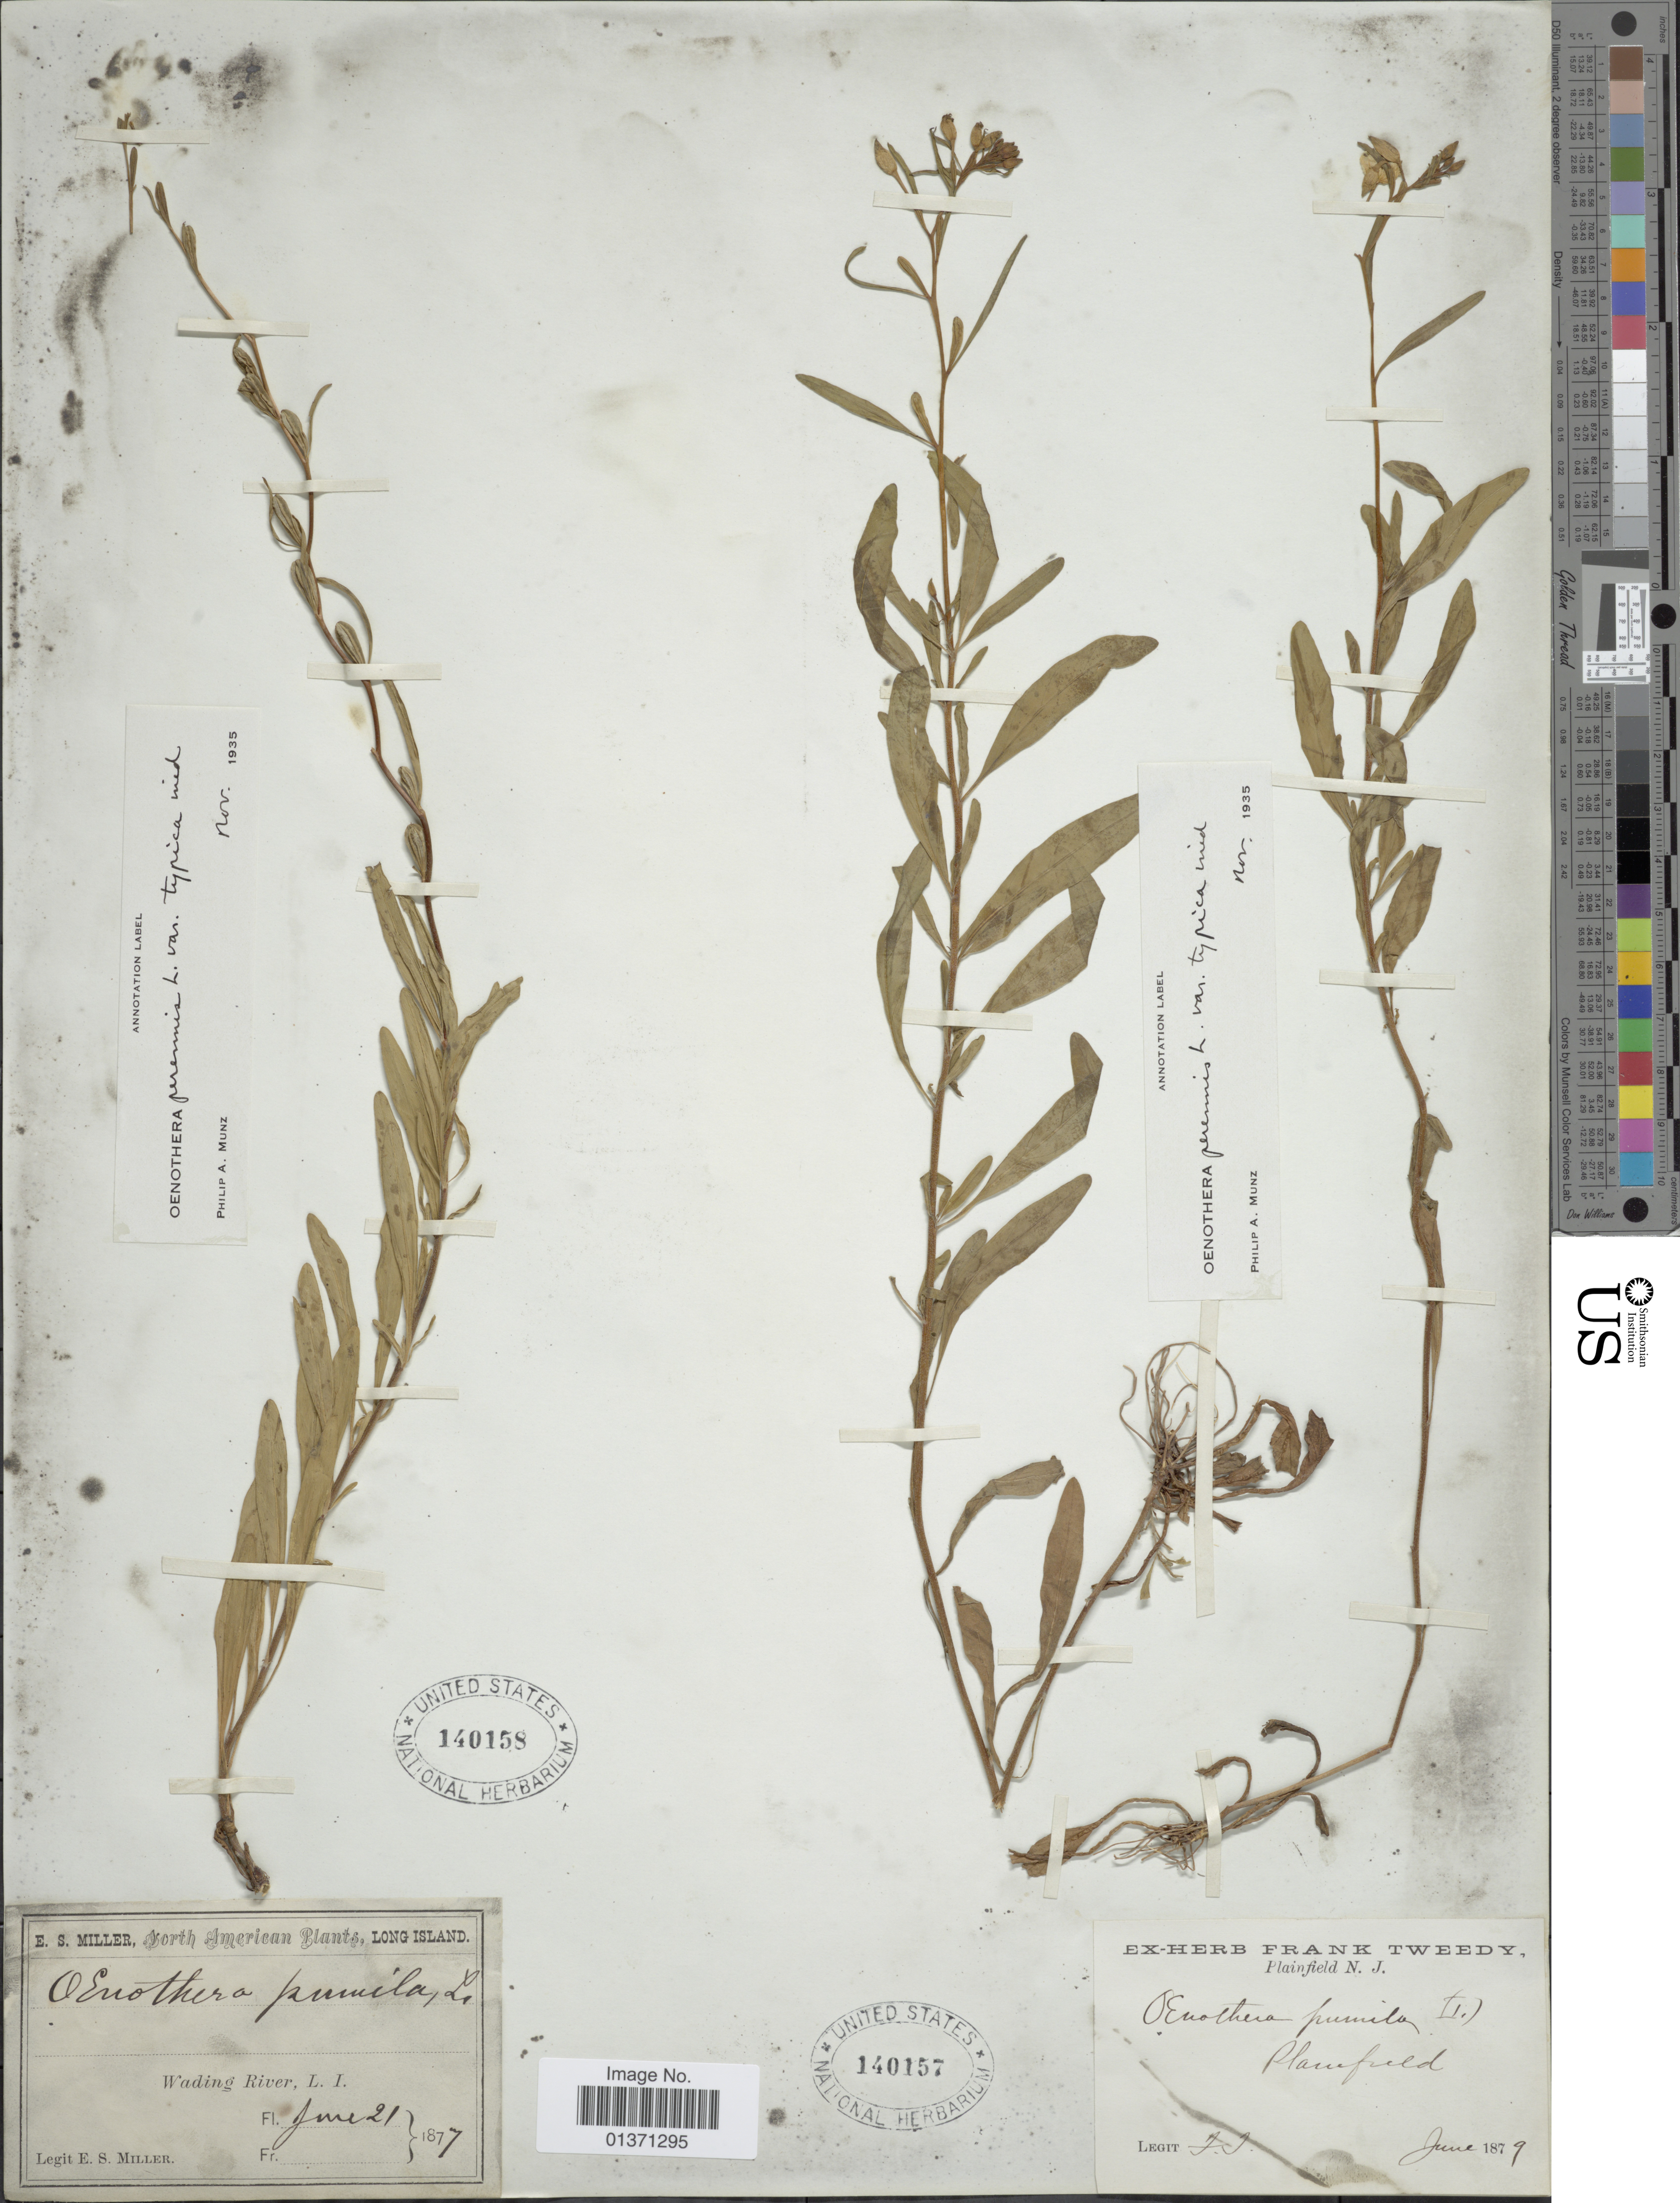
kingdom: Plantae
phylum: Tracheophyta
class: Magnoliopsida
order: Myrtales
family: Onagraceae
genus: Oenothera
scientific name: Oenothera perennis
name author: L.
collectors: E. S. Miller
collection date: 1877-06-21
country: United States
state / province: New York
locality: Wading River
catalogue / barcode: US 140158